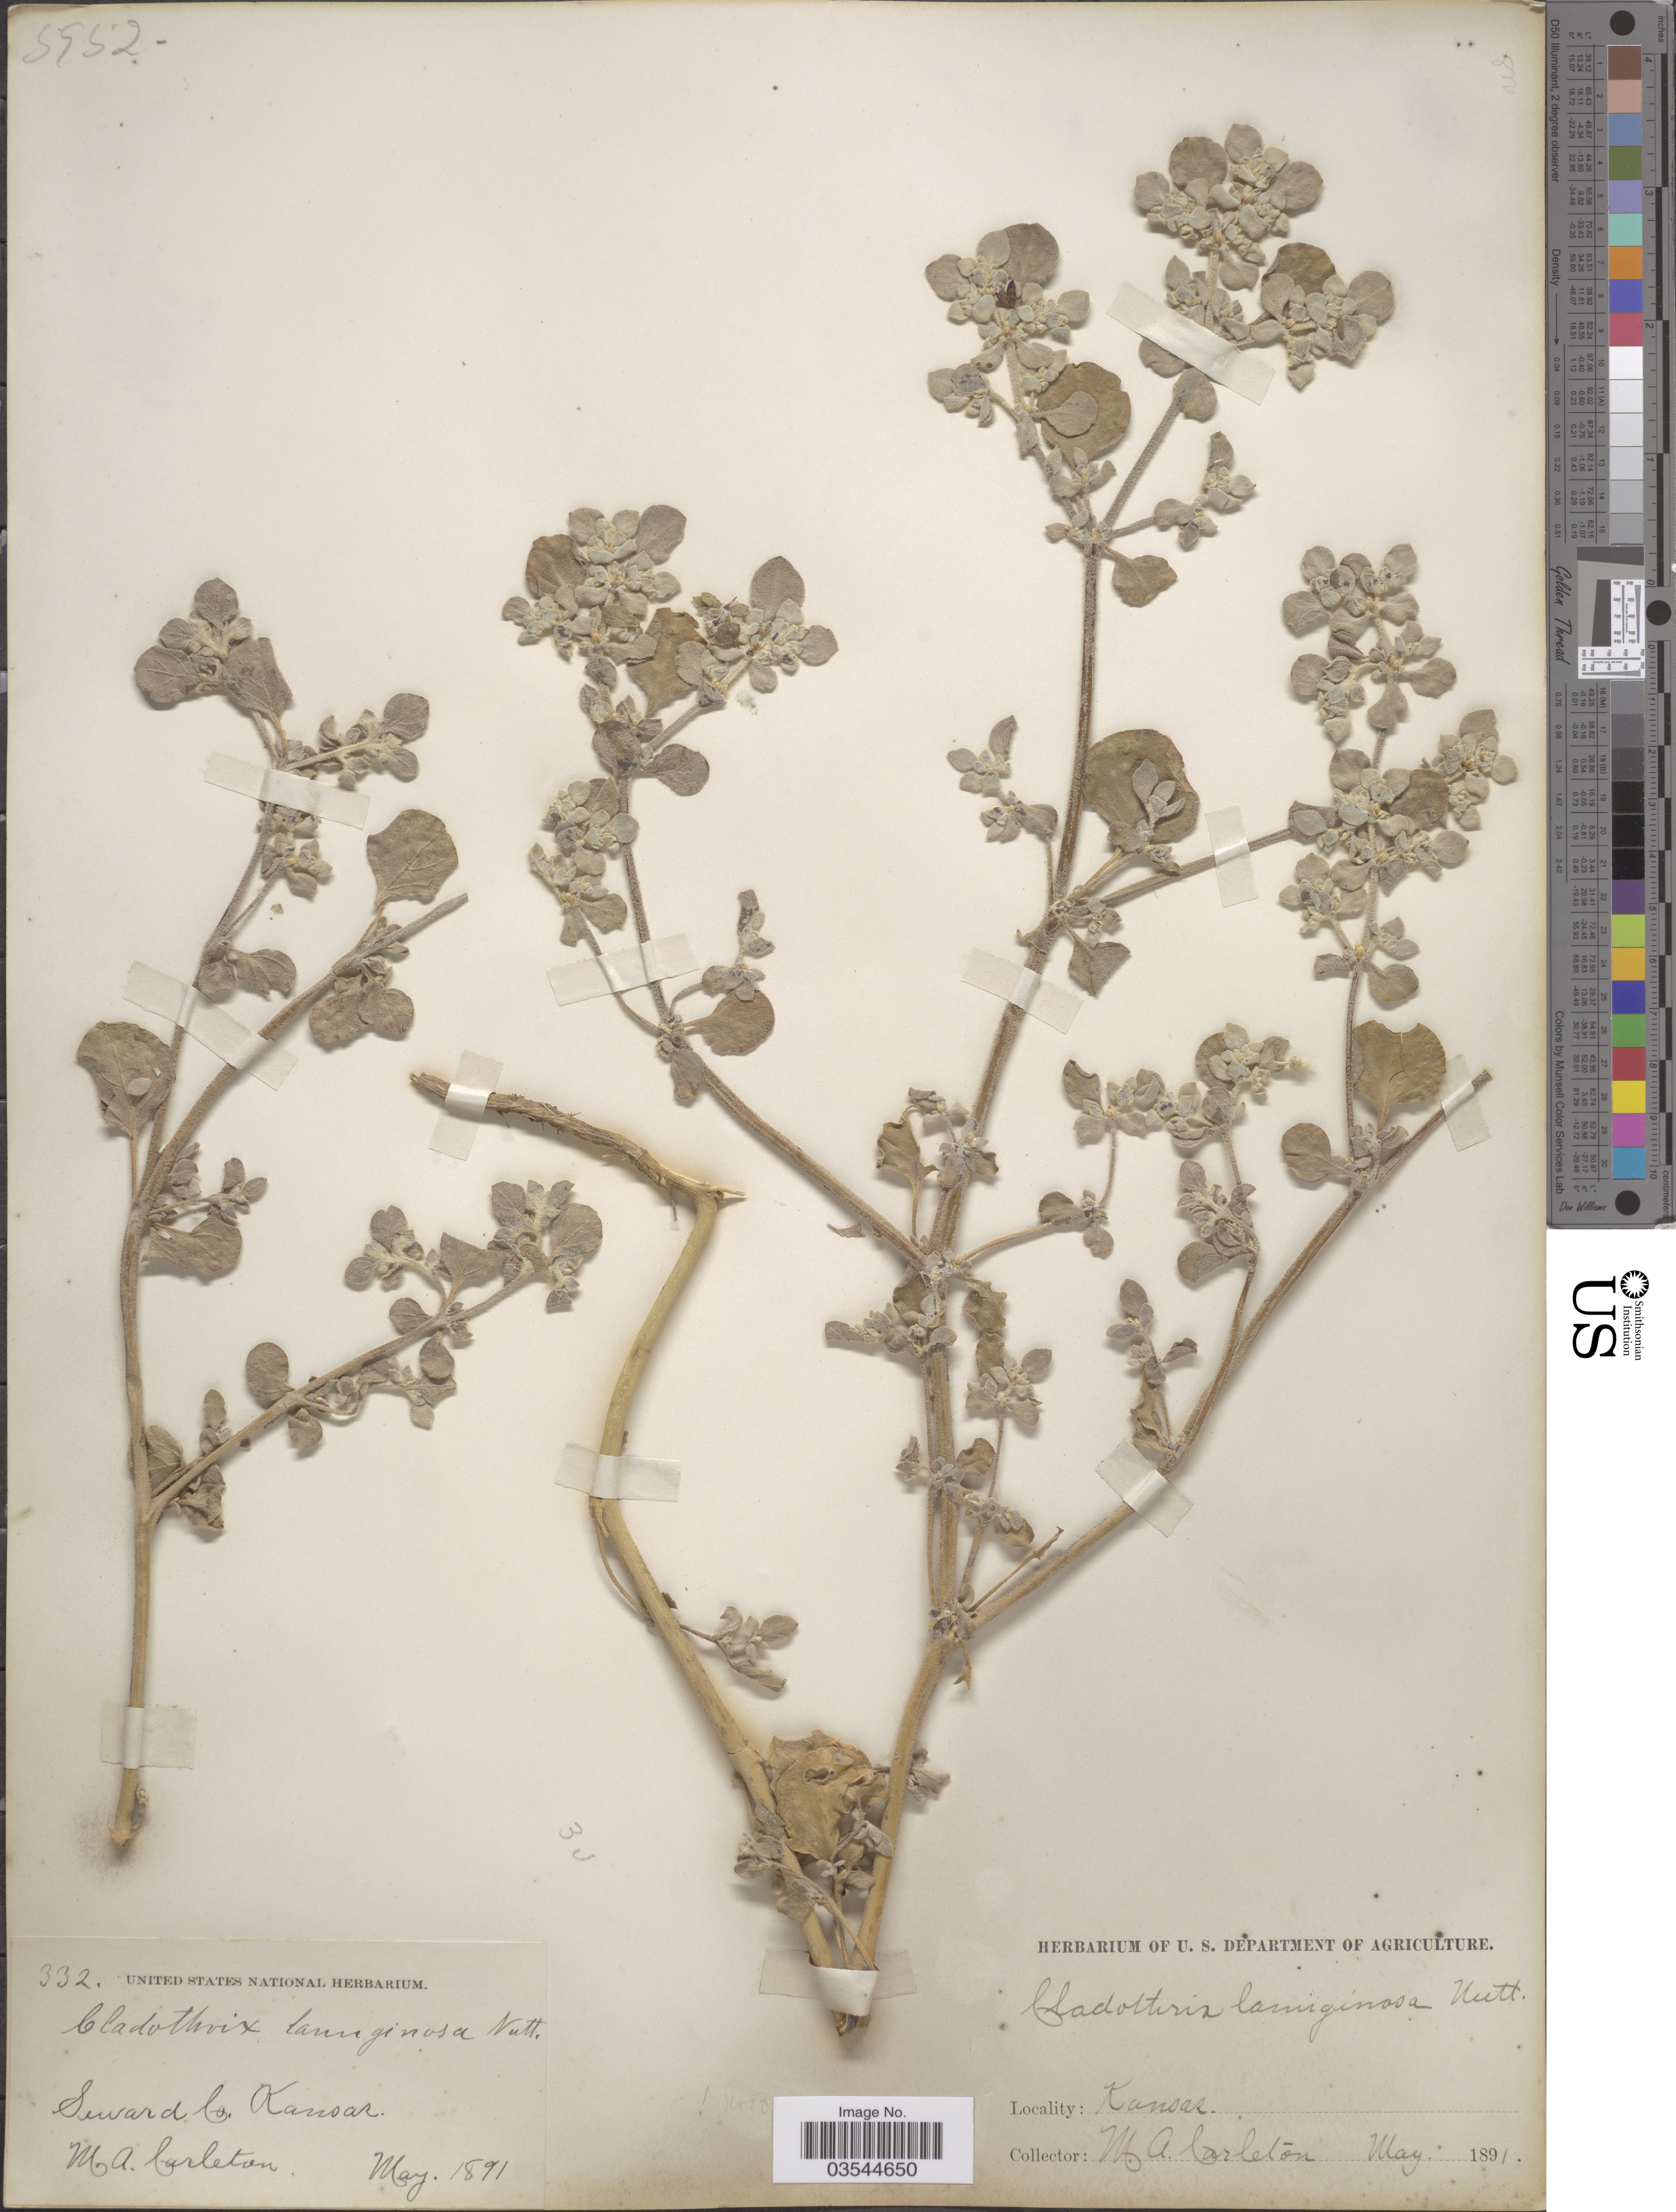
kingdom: Plantae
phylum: Tracheophyta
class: Magnoliopsida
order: Caryophyllales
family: Amaranthaceae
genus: Tidestromia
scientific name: Tidestromia lanuginosa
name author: (Nutt.) Standl.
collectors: M. A. Carleton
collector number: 332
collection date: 1891-05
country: United States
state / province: Kansas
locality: Seward Co.